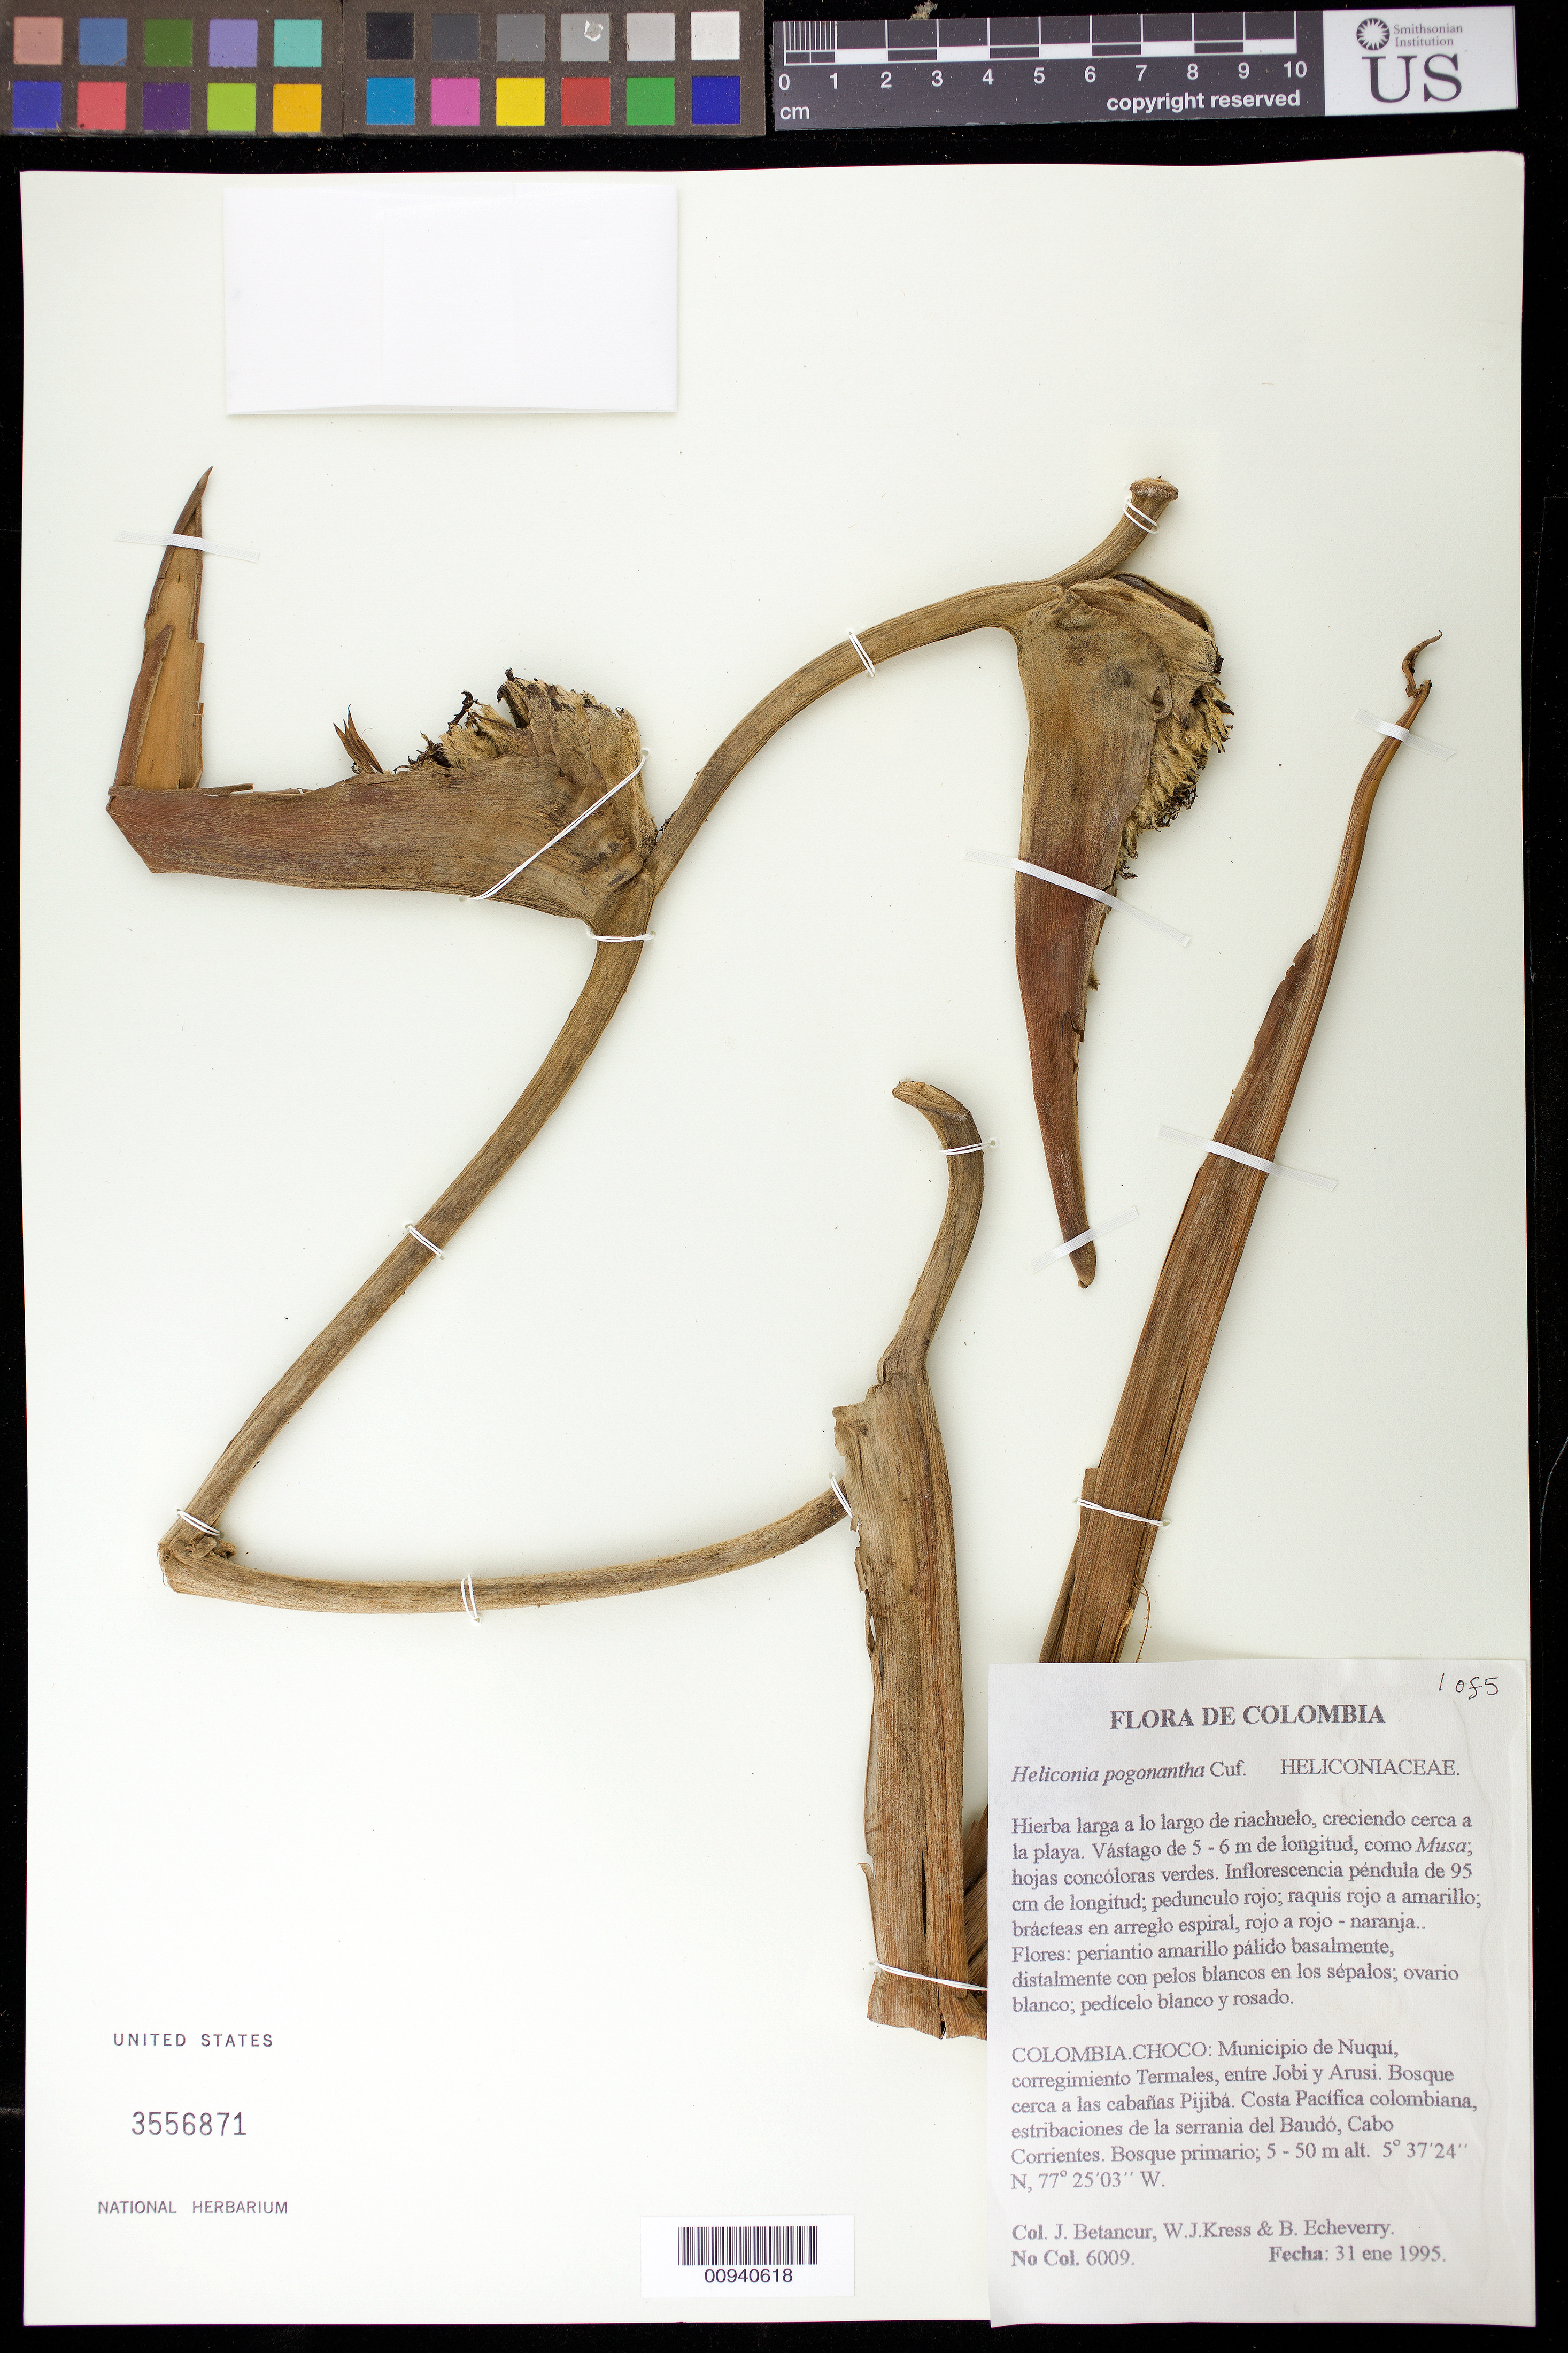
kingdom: Plantae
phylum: Tracheophyta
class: Liliopsida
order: Zingiberales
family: Heliconiaceae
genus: Heliconia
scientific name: Heliconia pogonantha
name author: Cufod.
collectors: J. C. Betancur, W. J. Kress & B. Echeverry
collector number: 6009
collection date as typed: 31 Jan 1995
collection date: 1995-01-31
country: Colombia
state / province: Chocó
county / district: Nuqui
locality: Cabanas Pijiba, between Jobi and Arusi.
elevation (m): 5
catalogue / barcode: US 3556871